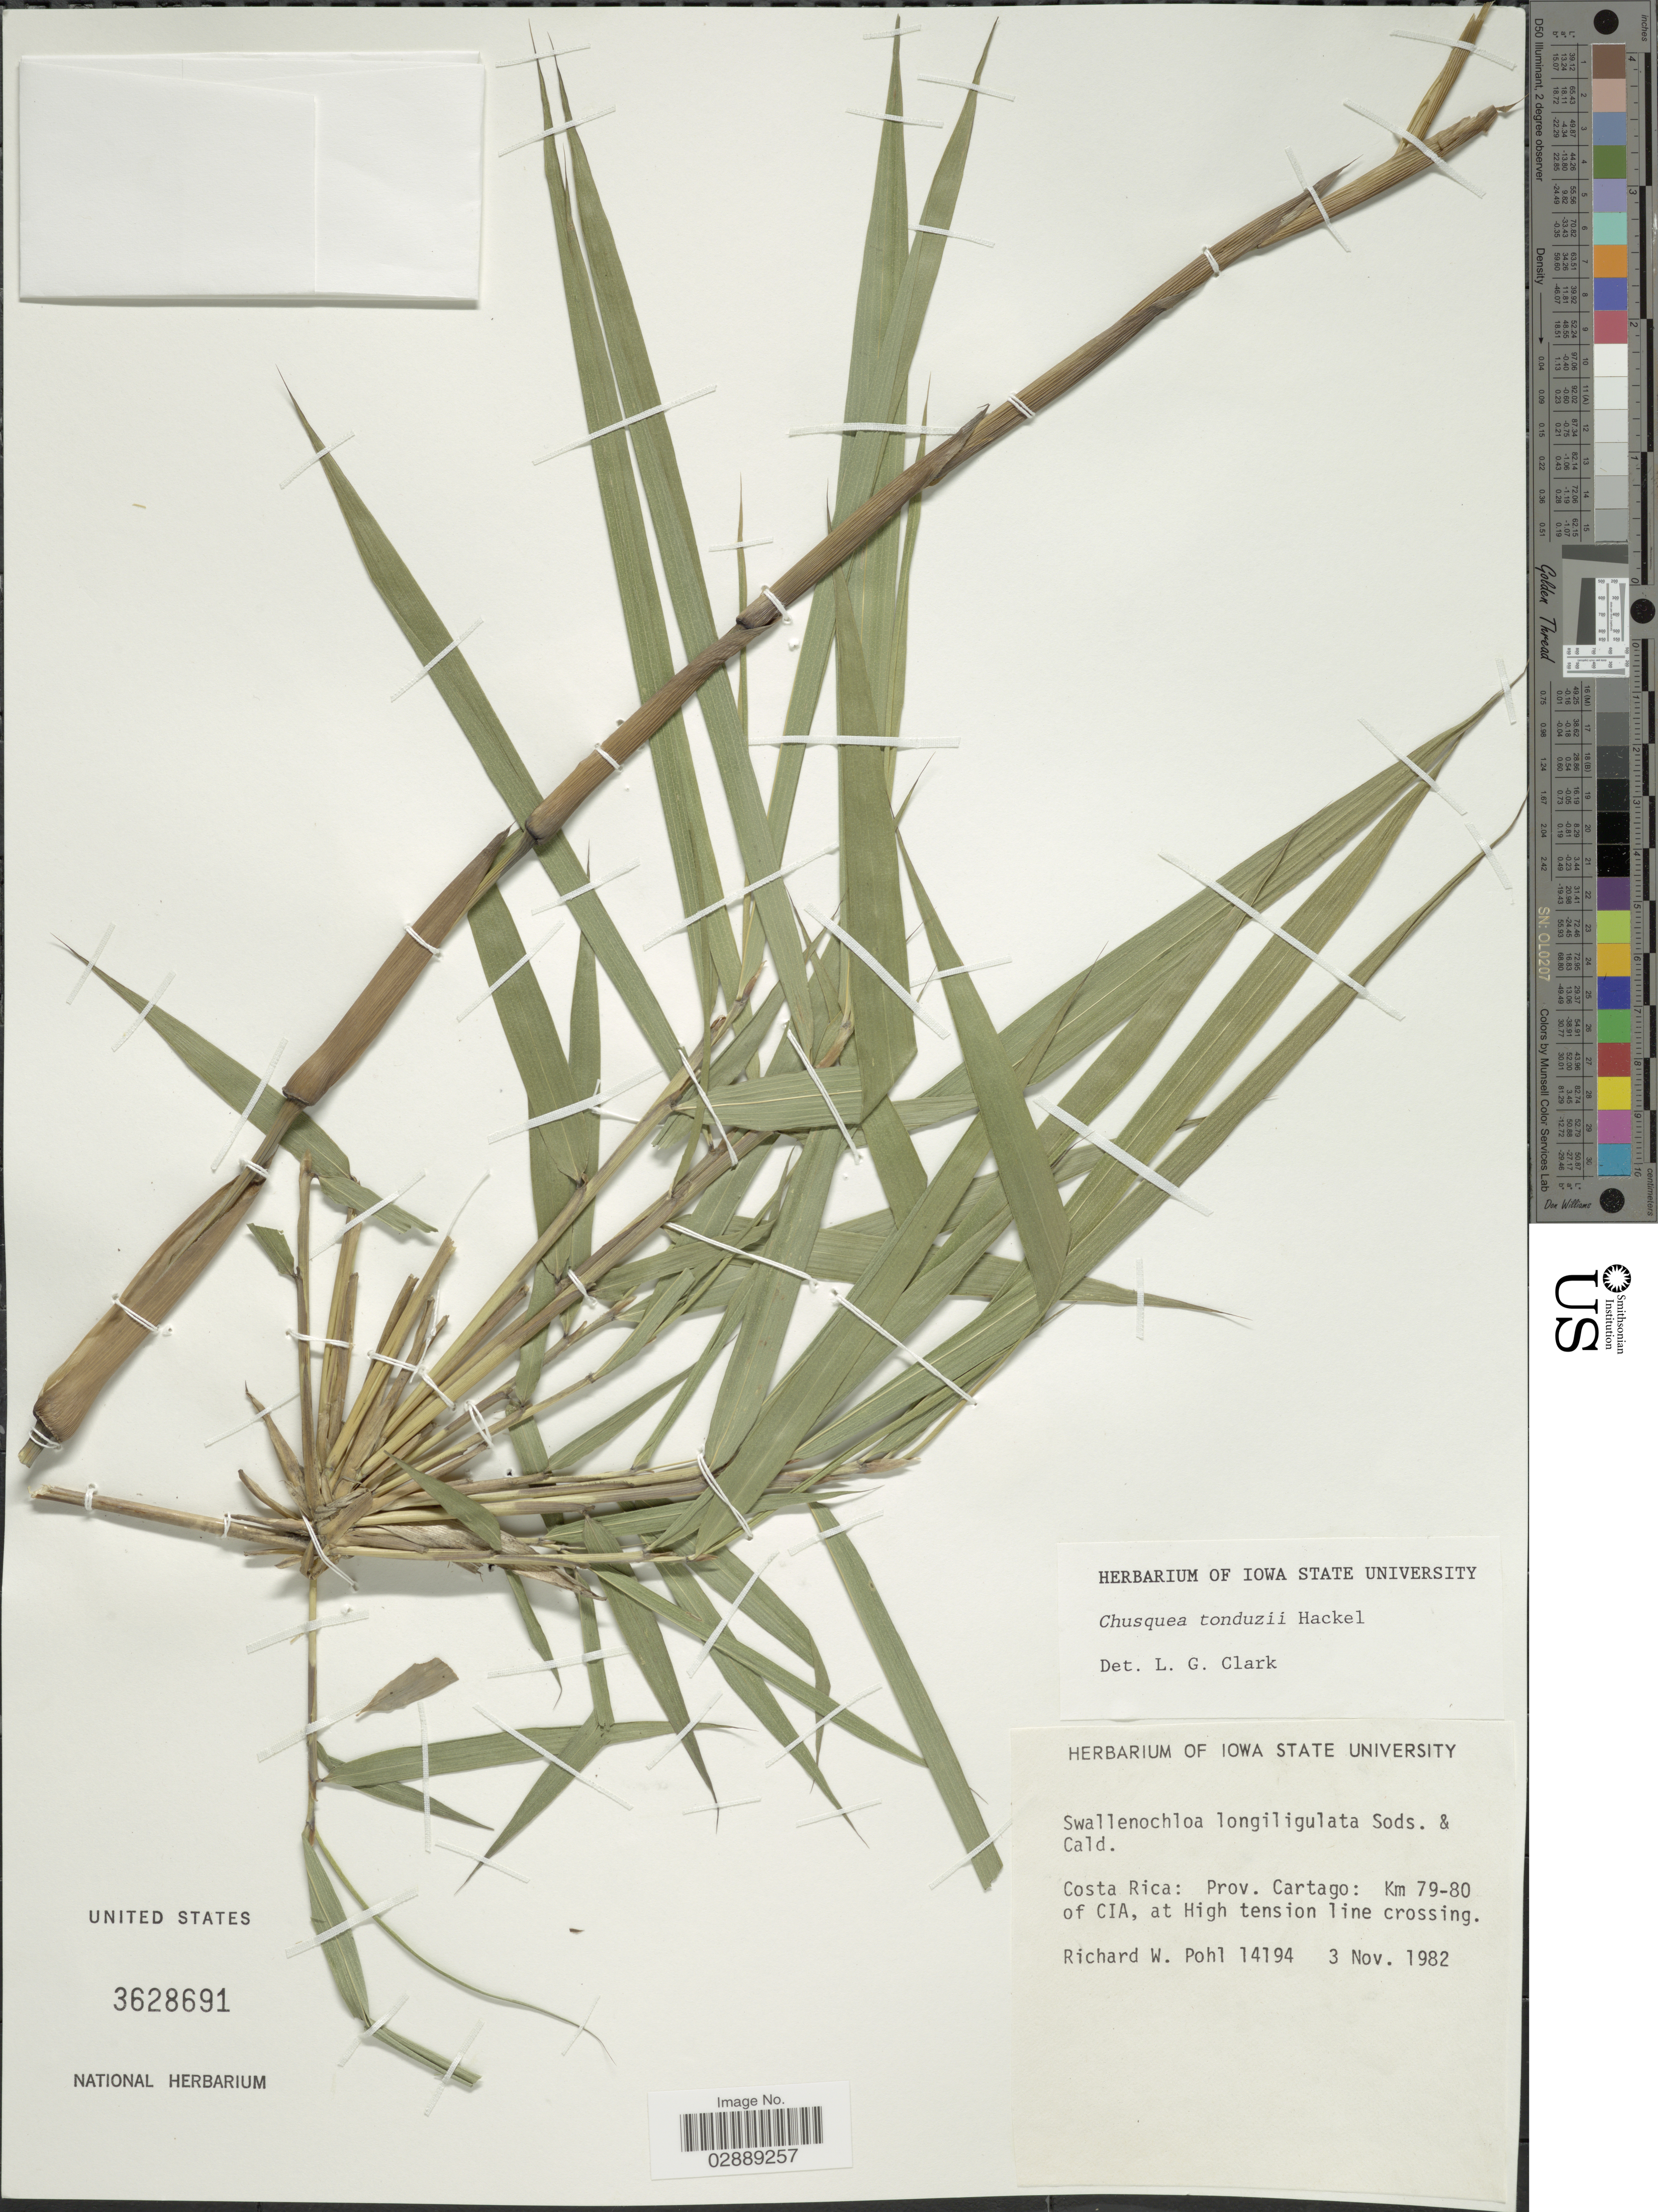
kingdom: Plantae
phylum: Tracheophyta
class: Liliopsida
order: Poales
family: Poaceae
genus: Chusquea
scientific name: Chusquea tonduzii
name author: Hack.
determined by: Clark, Lynn G., (ISC), Iowa State University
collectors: R. W. Pohl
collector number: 14194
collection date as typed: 03 Nov 1982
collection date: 1982-11-03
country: Costa Rica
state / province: Cartago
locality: Km 79-80 of CIA, at High tension line crossing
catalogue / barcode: US 3628691